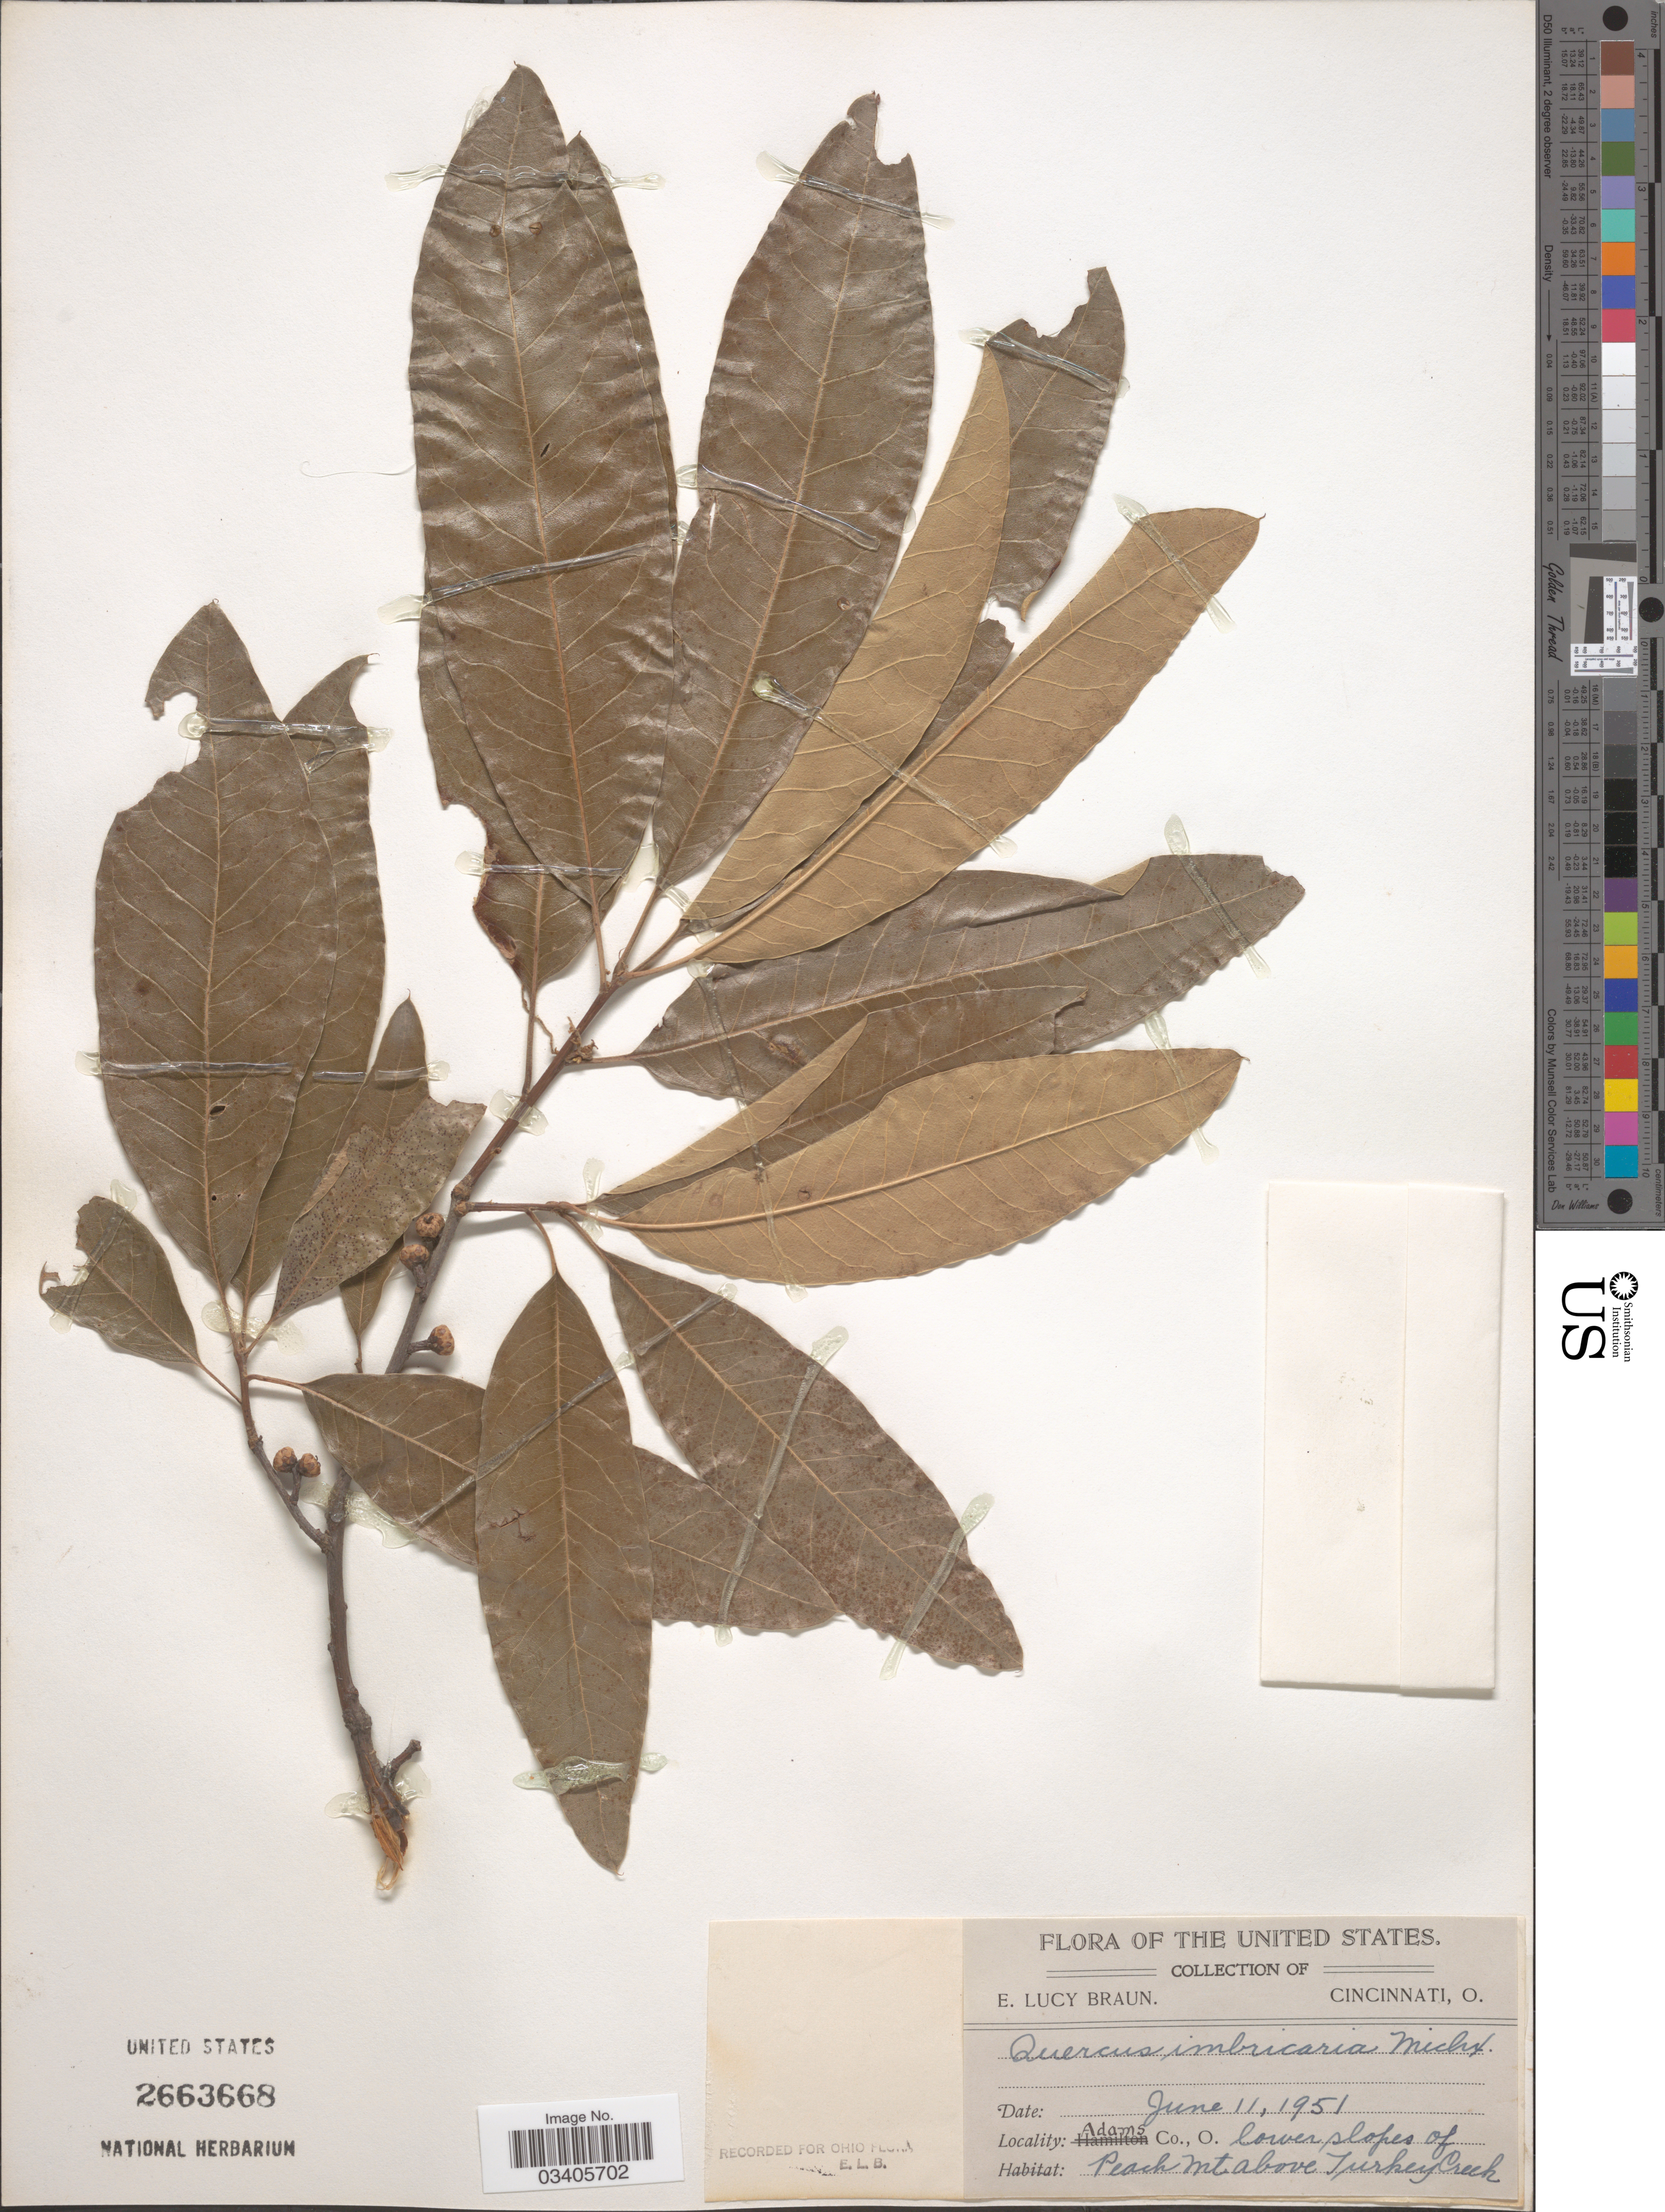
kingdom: Plantae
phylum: Tracheophyta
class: Magnoliopsida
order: Fagales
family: Fagaceae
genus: Quercus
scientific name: Quercus imbricaria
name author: Michx.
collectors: E. L. Braun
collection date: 1951-06-11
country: United States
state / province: Ohio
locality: Adams Co., lower slopes of Peach Mt above Turkey Creek.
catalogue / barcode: US 2663668